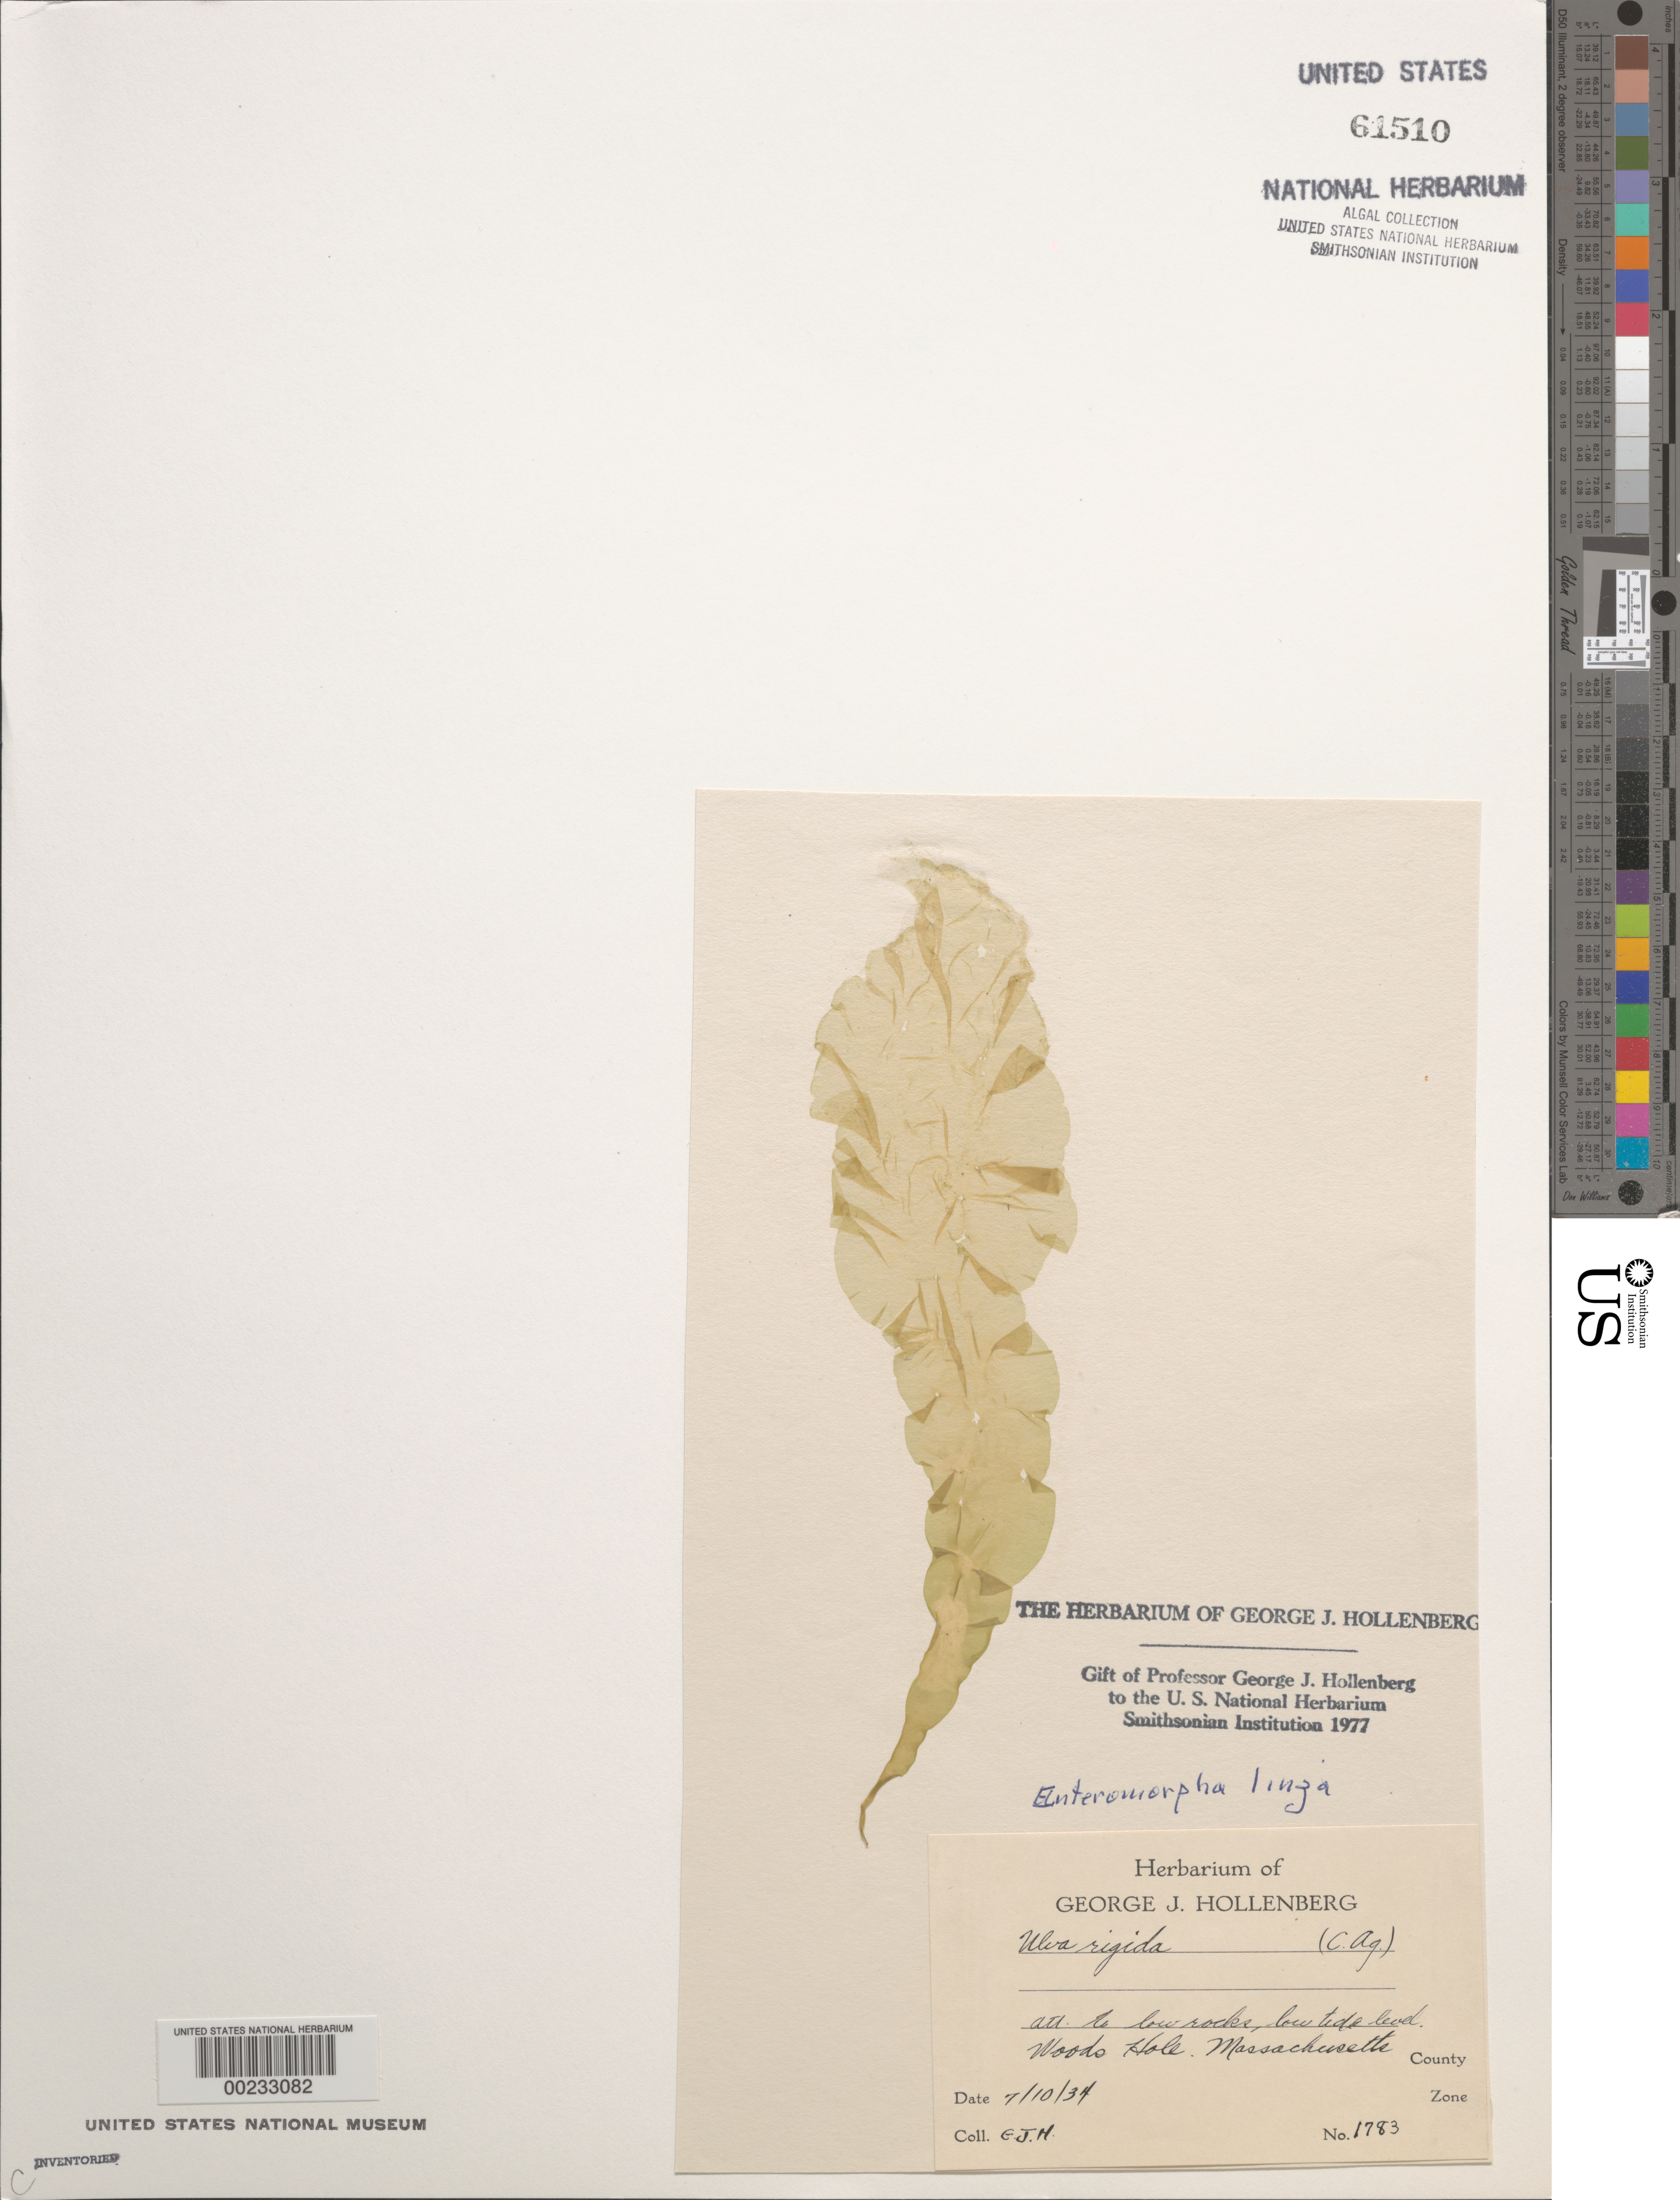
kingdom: Plantae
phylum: Chlorophyta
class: Ulvophyceae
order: Ulvales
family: Ulvaceae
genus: Ulva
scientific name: Ulva clathrata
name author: (Roth) C. Agardh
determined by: Algae name updating Project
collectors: G. Hollenberg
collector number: GJH 1783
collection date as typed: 10 Jul 1934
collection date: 1934-07-10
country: United States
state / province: Massachusetts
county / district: Barnstable County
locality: Woods Hole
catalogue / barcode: US 61510